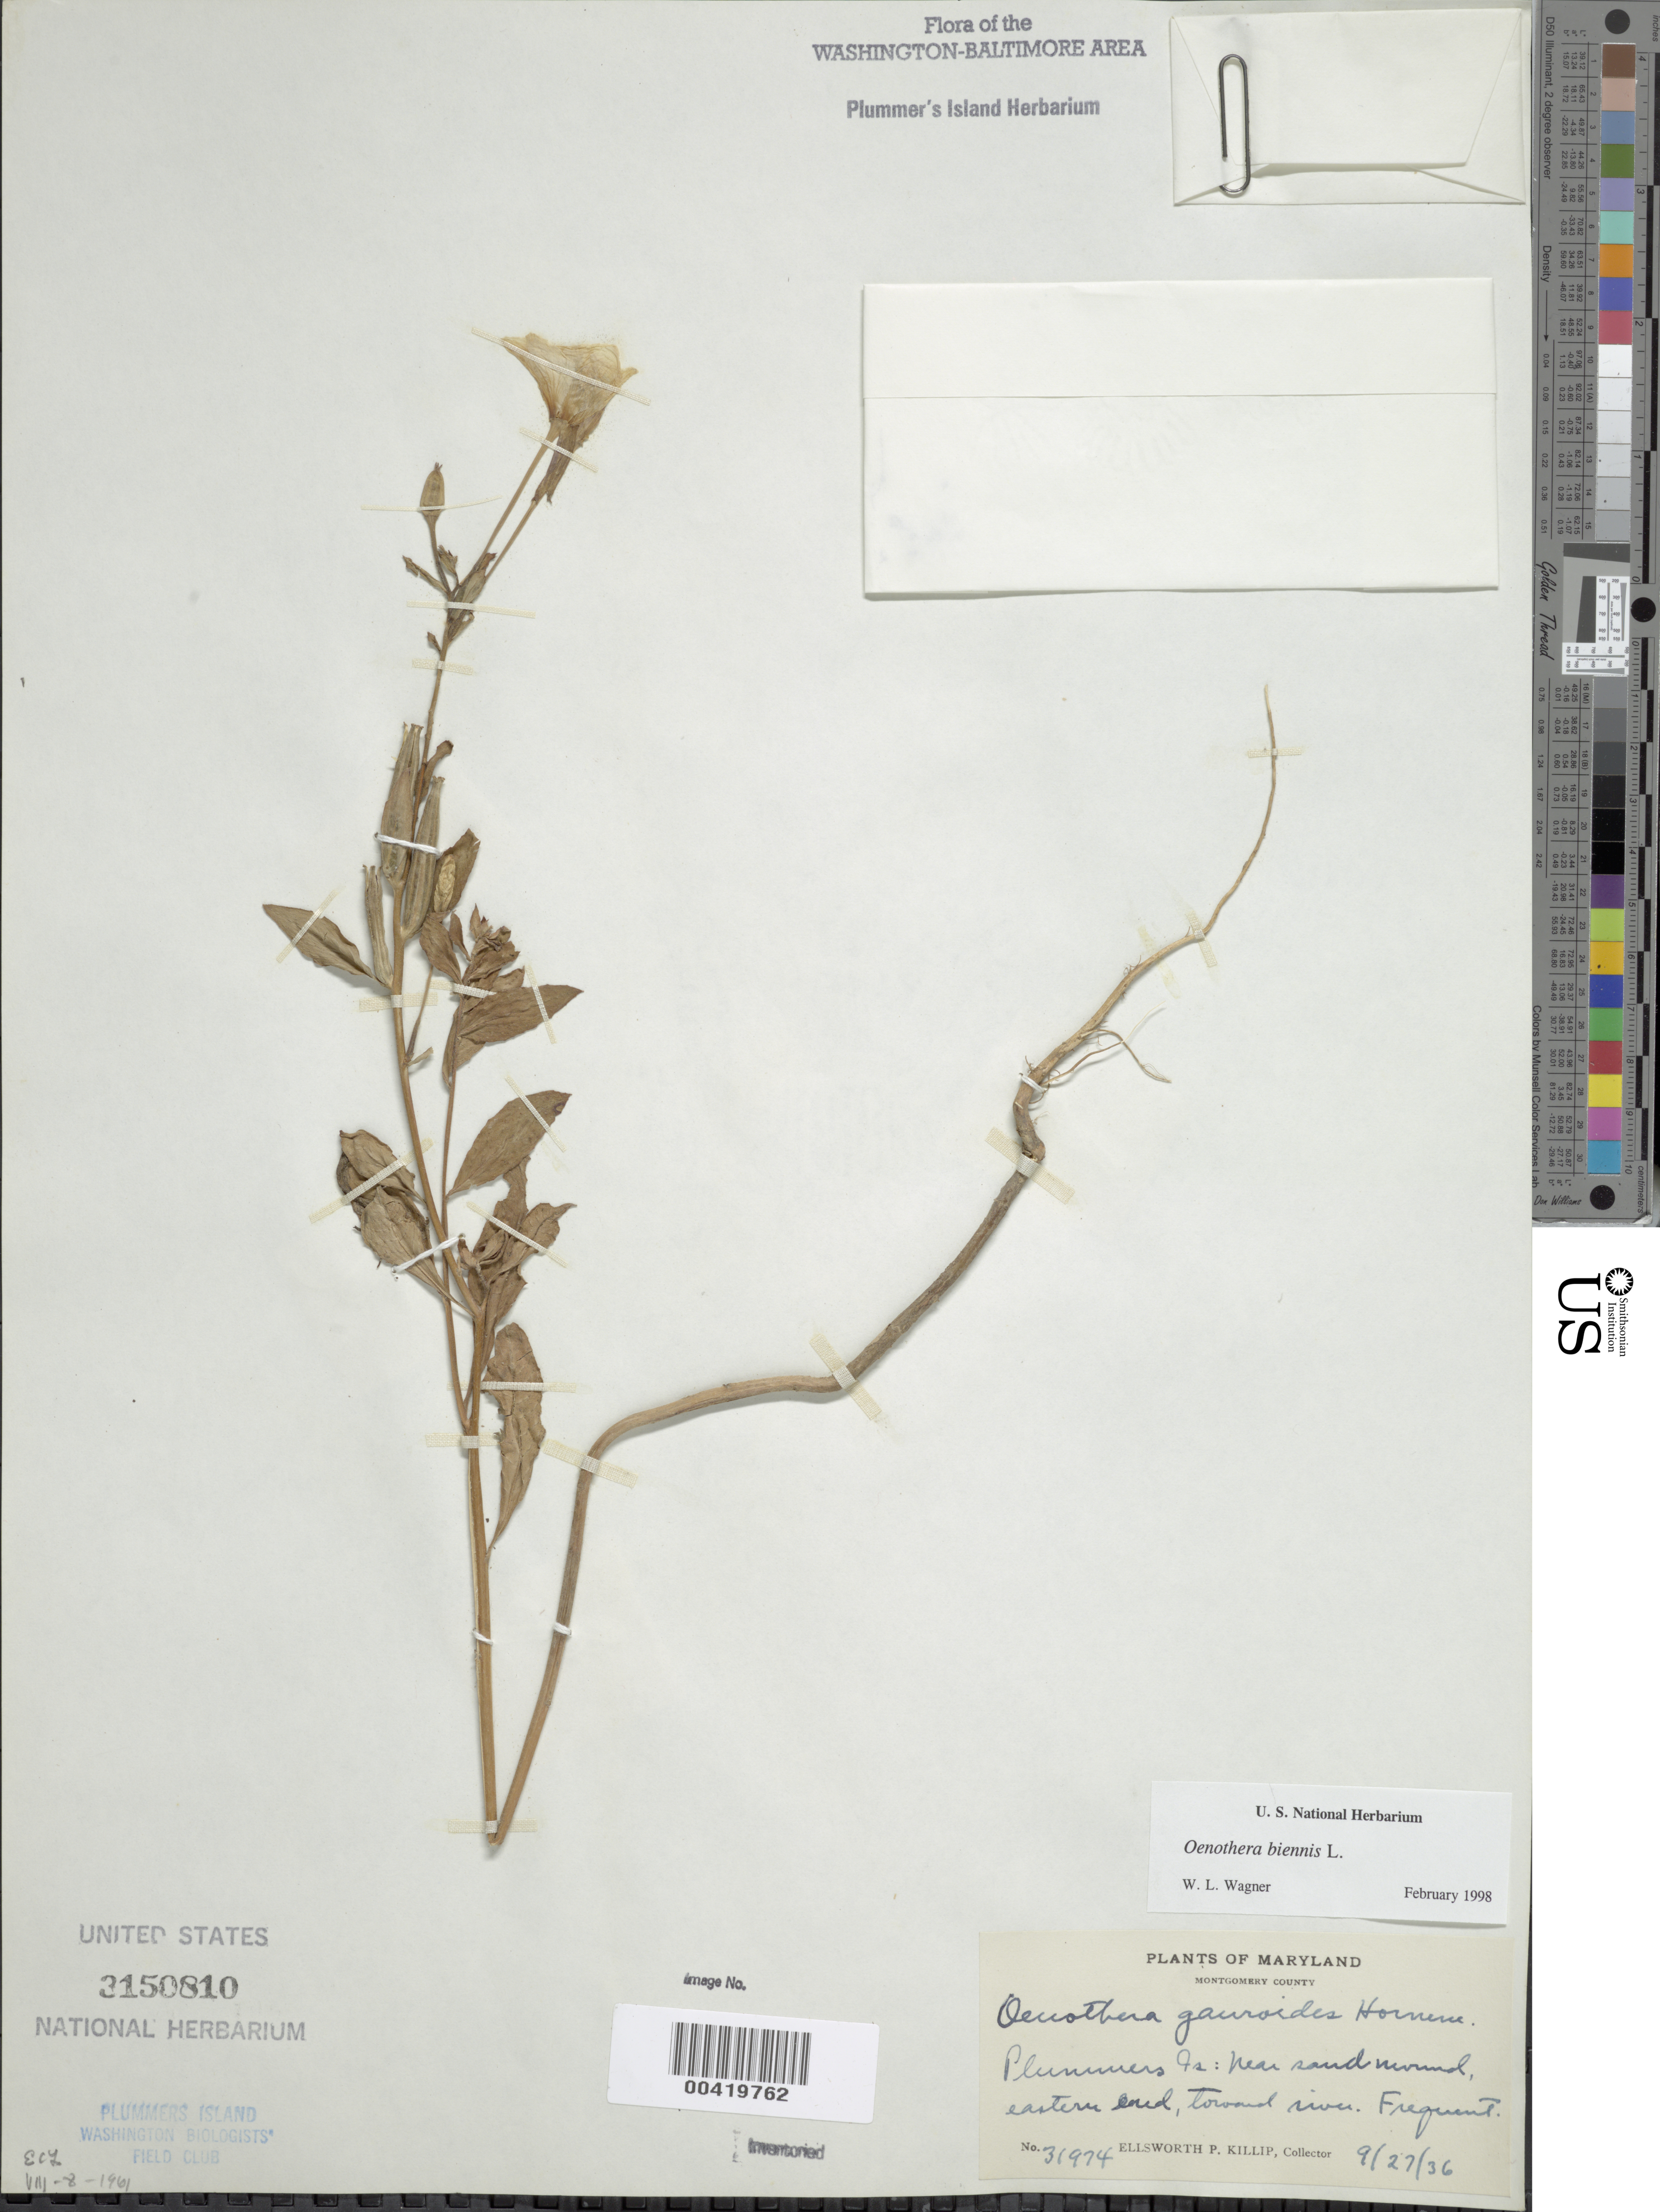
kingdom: Plantae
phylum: Tracheophyta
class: Magnoliopsida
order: Myrtales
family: Onagraceae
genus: Oenothera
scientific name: Oenothera biennis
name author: L.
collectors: E. P. Killip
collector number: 31974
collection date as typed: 27 Sep 1936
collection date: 1936-09-27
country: United States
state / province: Maryland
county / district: Montgomery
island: Plummers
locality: Plummer's Island; near sand mound, eastern end, toward River Plummers Island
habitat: Frequent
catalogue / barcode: US 3150810